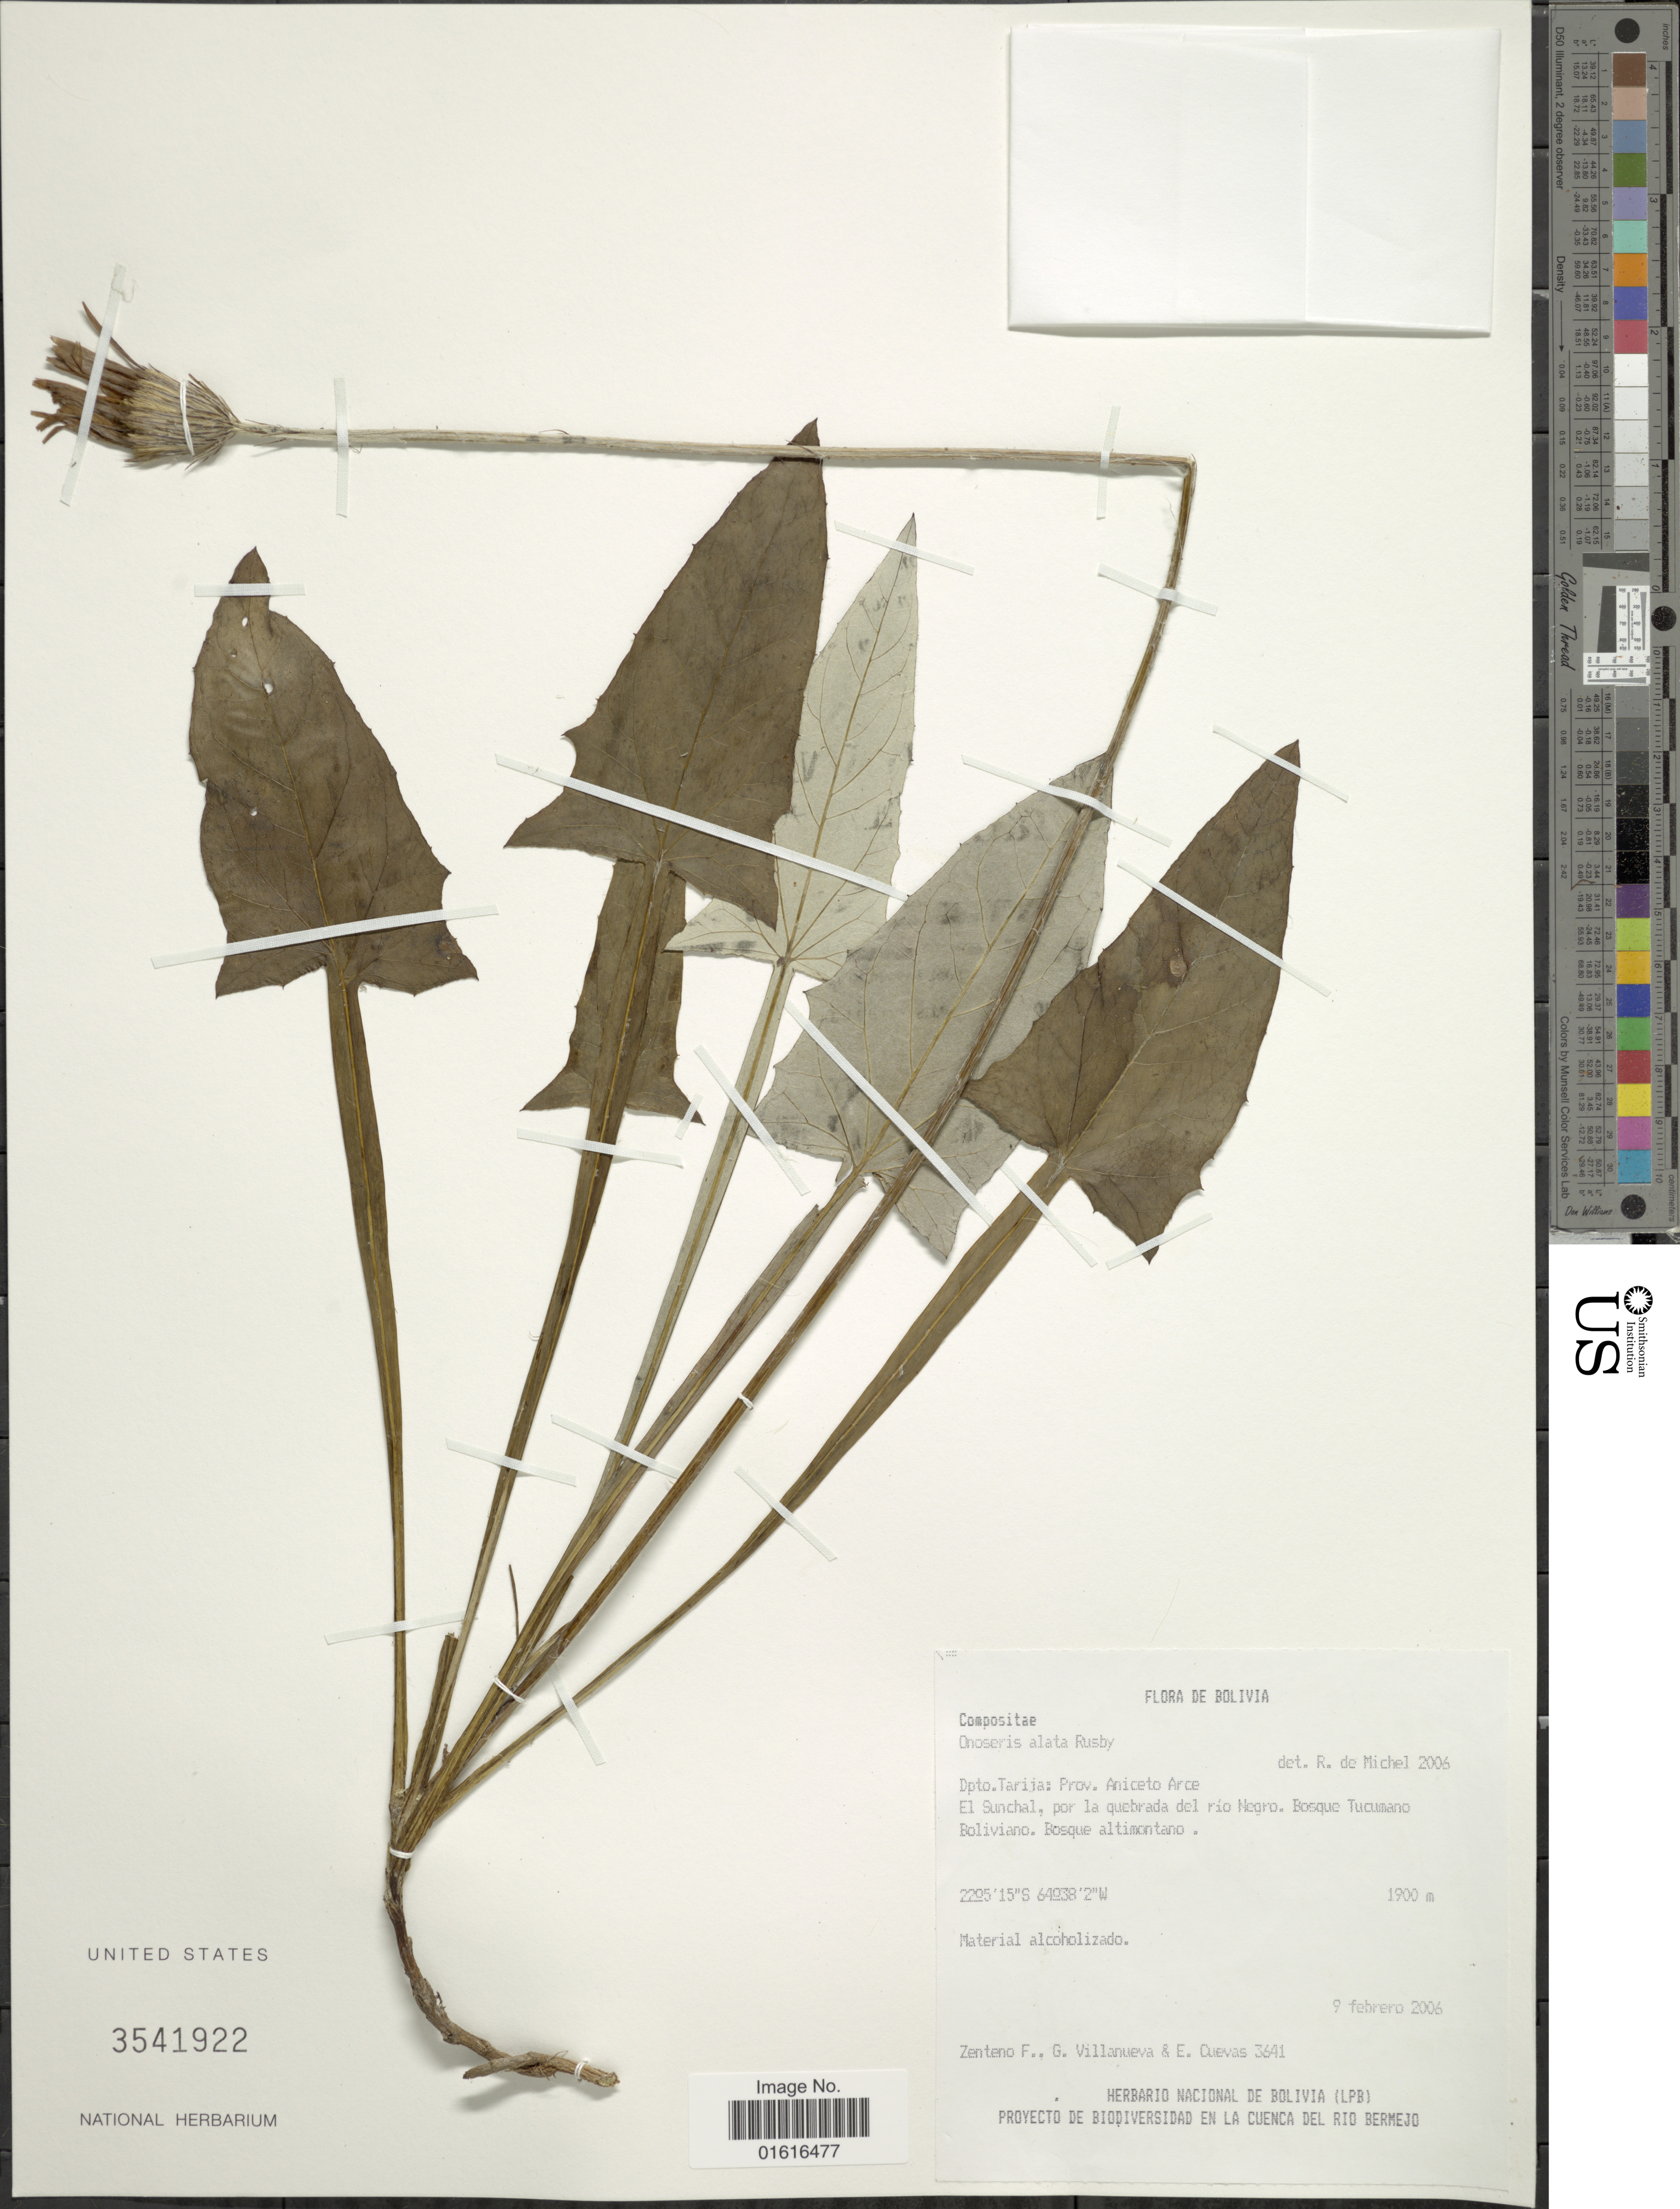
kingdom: Plantae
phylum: Tracheophyta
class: Magnoliopsida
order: Asterales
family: Asteraceae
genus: Onoseris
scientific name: Onoseris alata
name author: Rusby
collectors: F. Zenteno, G. Villanueva & E. Cuevas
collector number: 3641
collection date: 2006-02-09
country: Bolivia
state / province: Tarija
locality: Prov. Aniceto Arce. El Sunchal, por la quebrada del rio Negro. Bosque Tucumano Boliviano. Bosque altimontano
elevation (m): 1900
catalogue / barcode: US 3541922